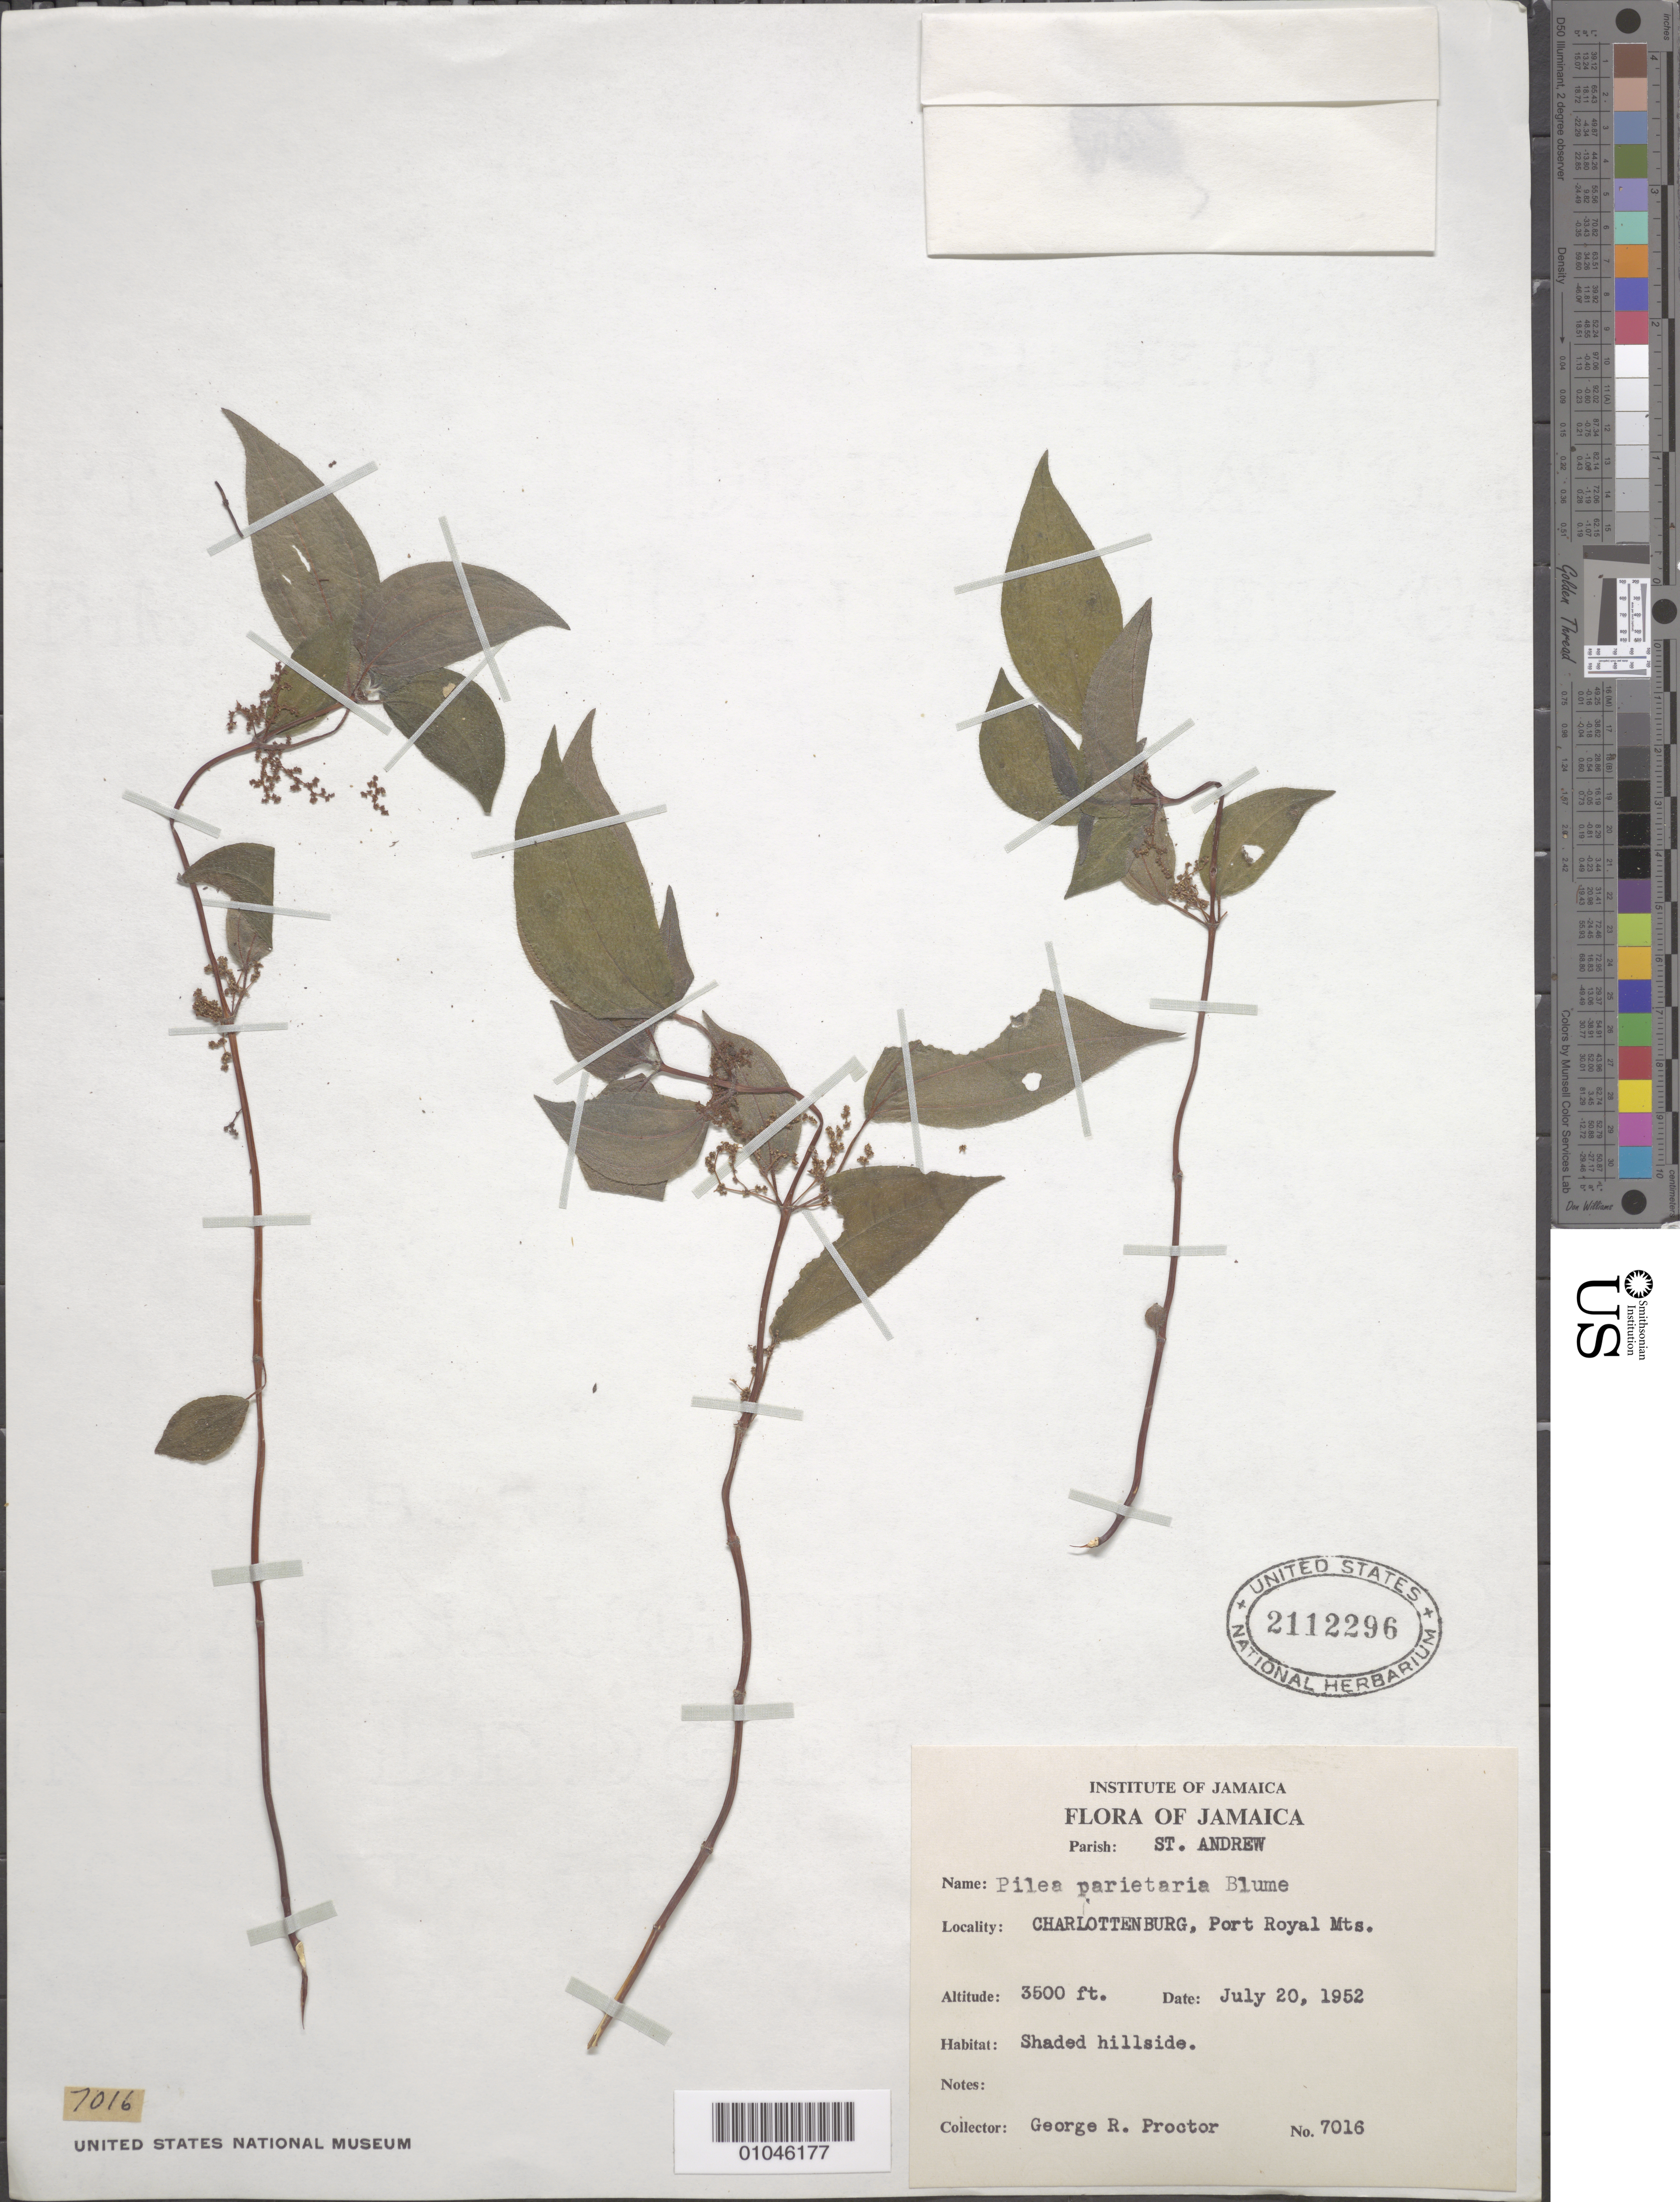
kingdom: Plantae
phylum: Tracheophyta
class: Magnoliopsida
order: Rosales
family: Urticaceae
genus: Pilea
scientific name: Pilea parietaria var. parietaria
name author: (L.) Blume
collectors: R. Proudlock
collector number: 7016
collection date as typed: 20 Jul 1952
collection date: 1952-07-20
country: Jamaica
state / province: Saint Andrew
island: Jamaica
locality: Charlottenburgh, Port Royal Mts. Shaded hillside.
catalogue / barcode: US 2112296